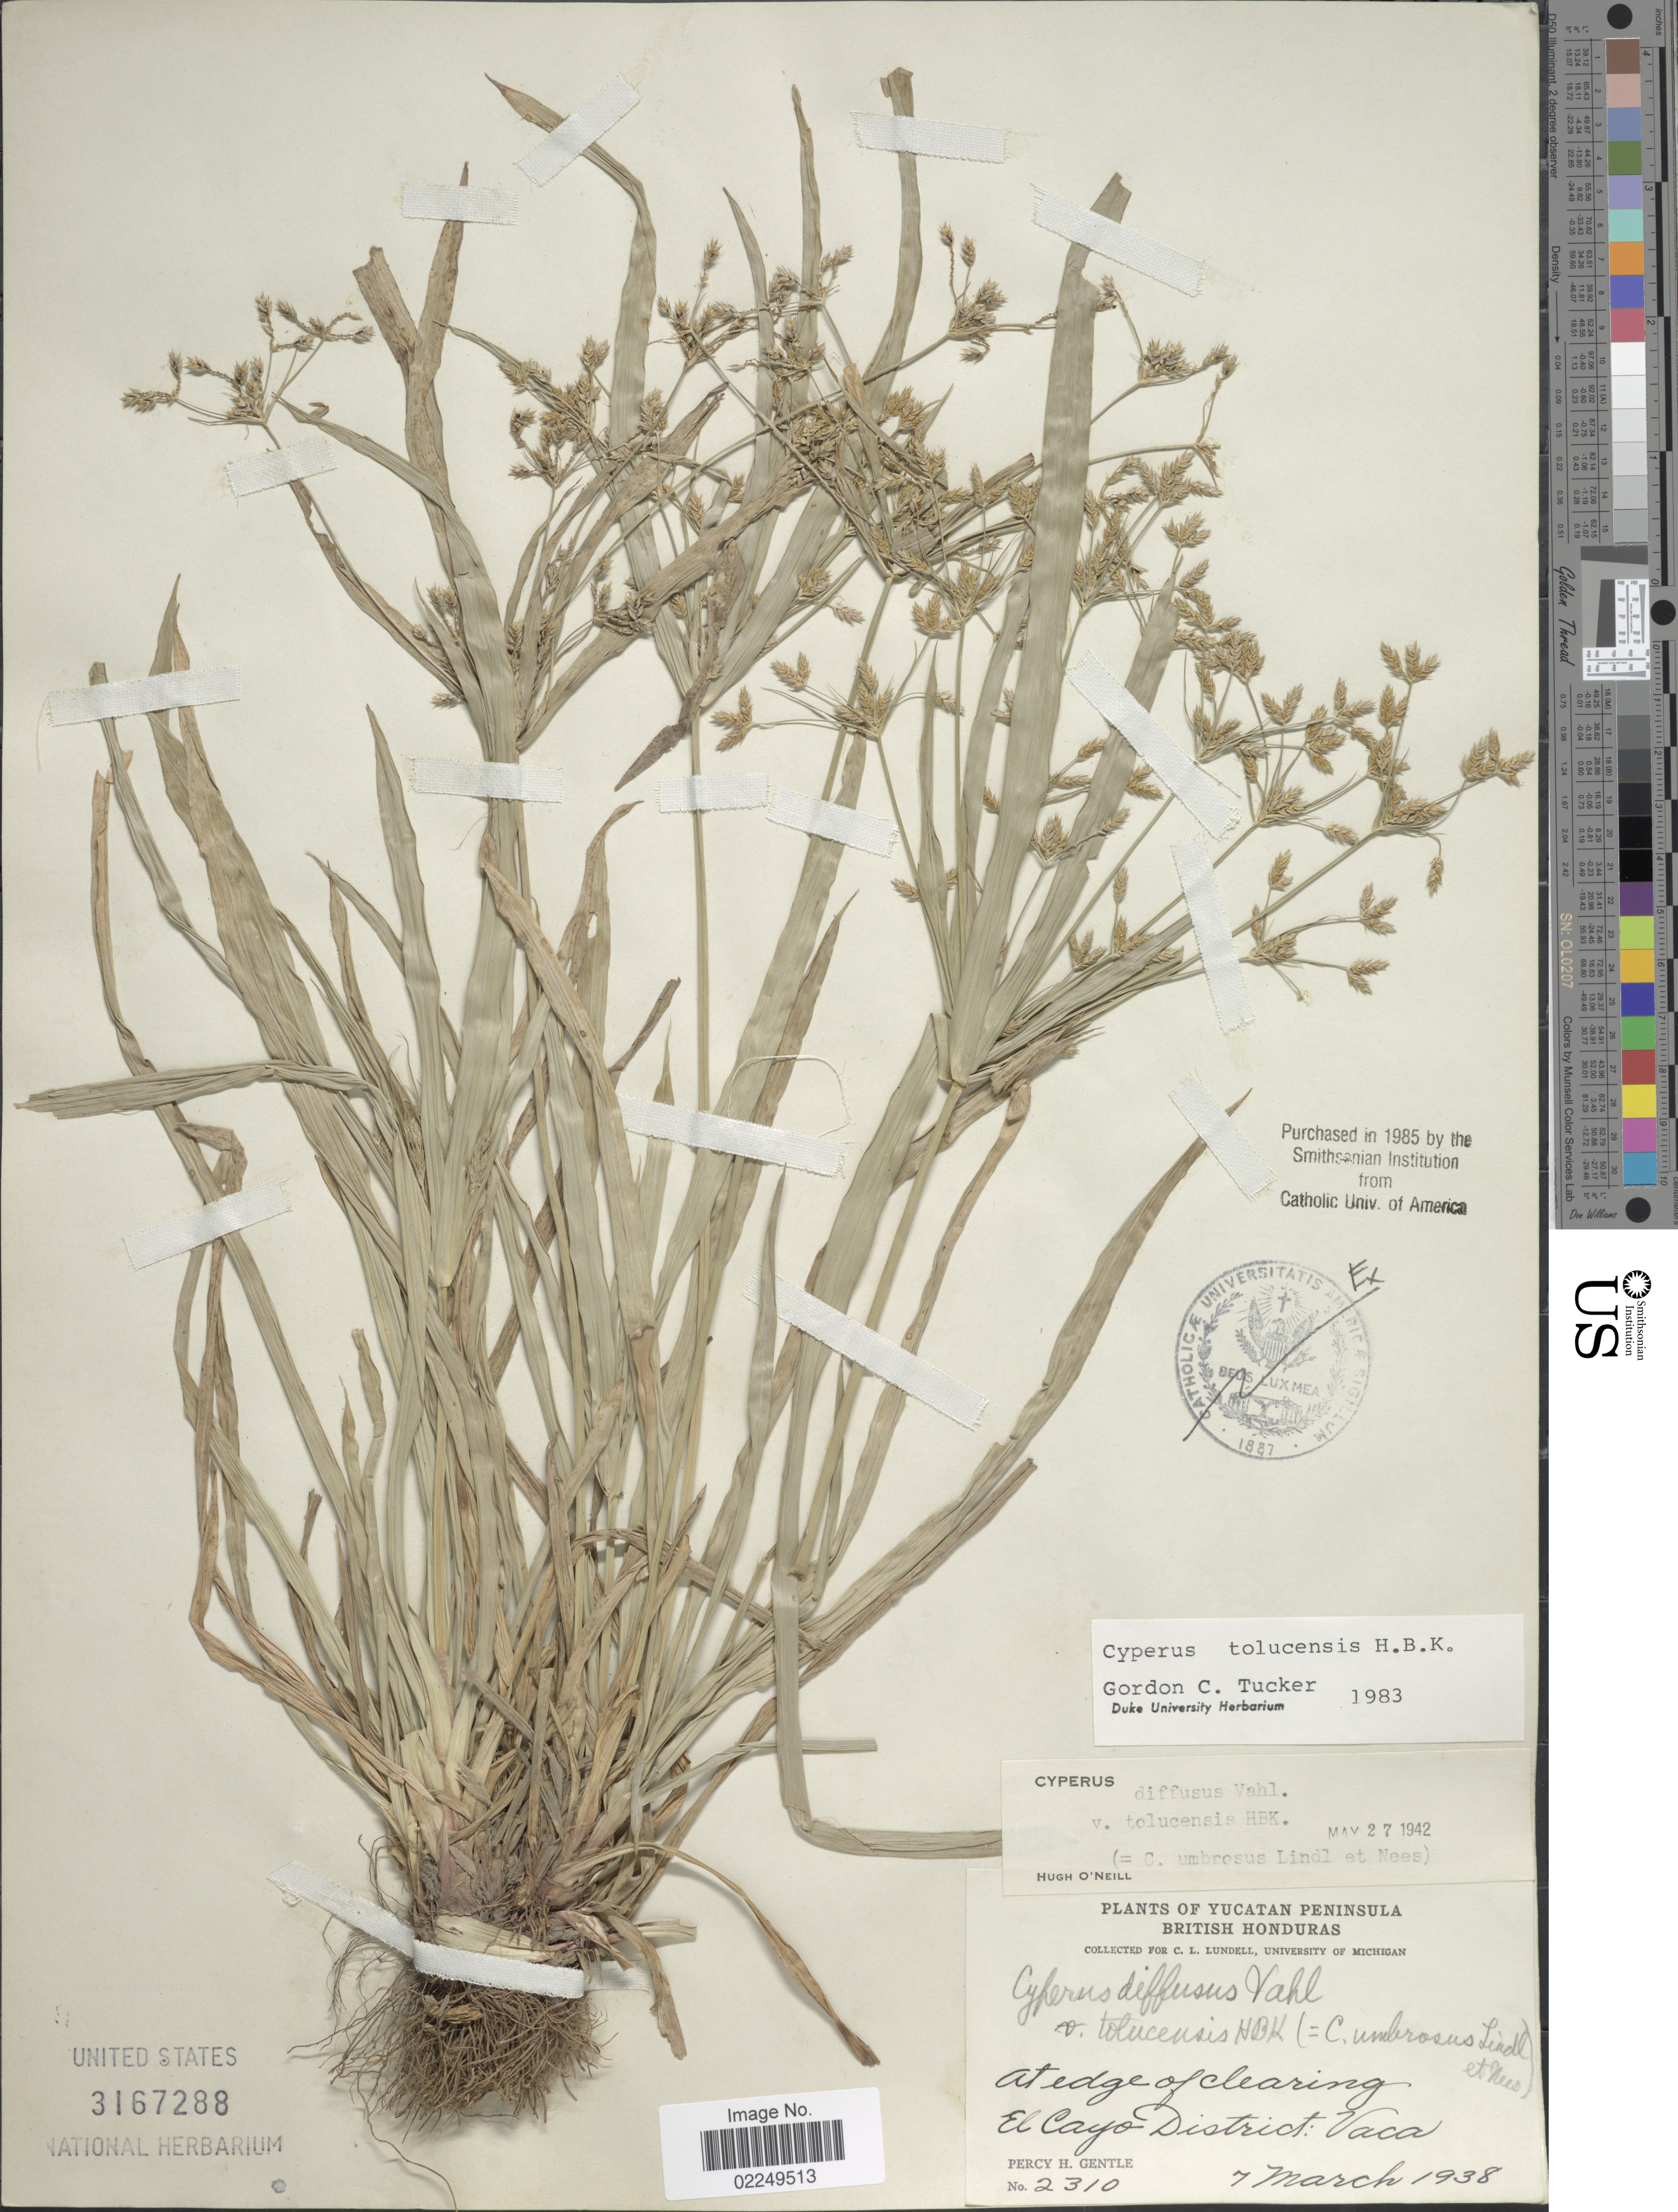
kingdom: Plantae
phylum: Tracheophyta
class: Liliopsida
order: Poales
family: Cyperaceae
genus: Cyperus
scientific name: Cyperus laxus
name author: Lam.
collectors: P. H. Gentle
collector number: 2310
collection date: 1938-03-07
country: Belize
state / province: Cayo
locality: At edge of clearing, El Cayo District: Vaca, British Honduras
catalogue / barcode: US 3167288